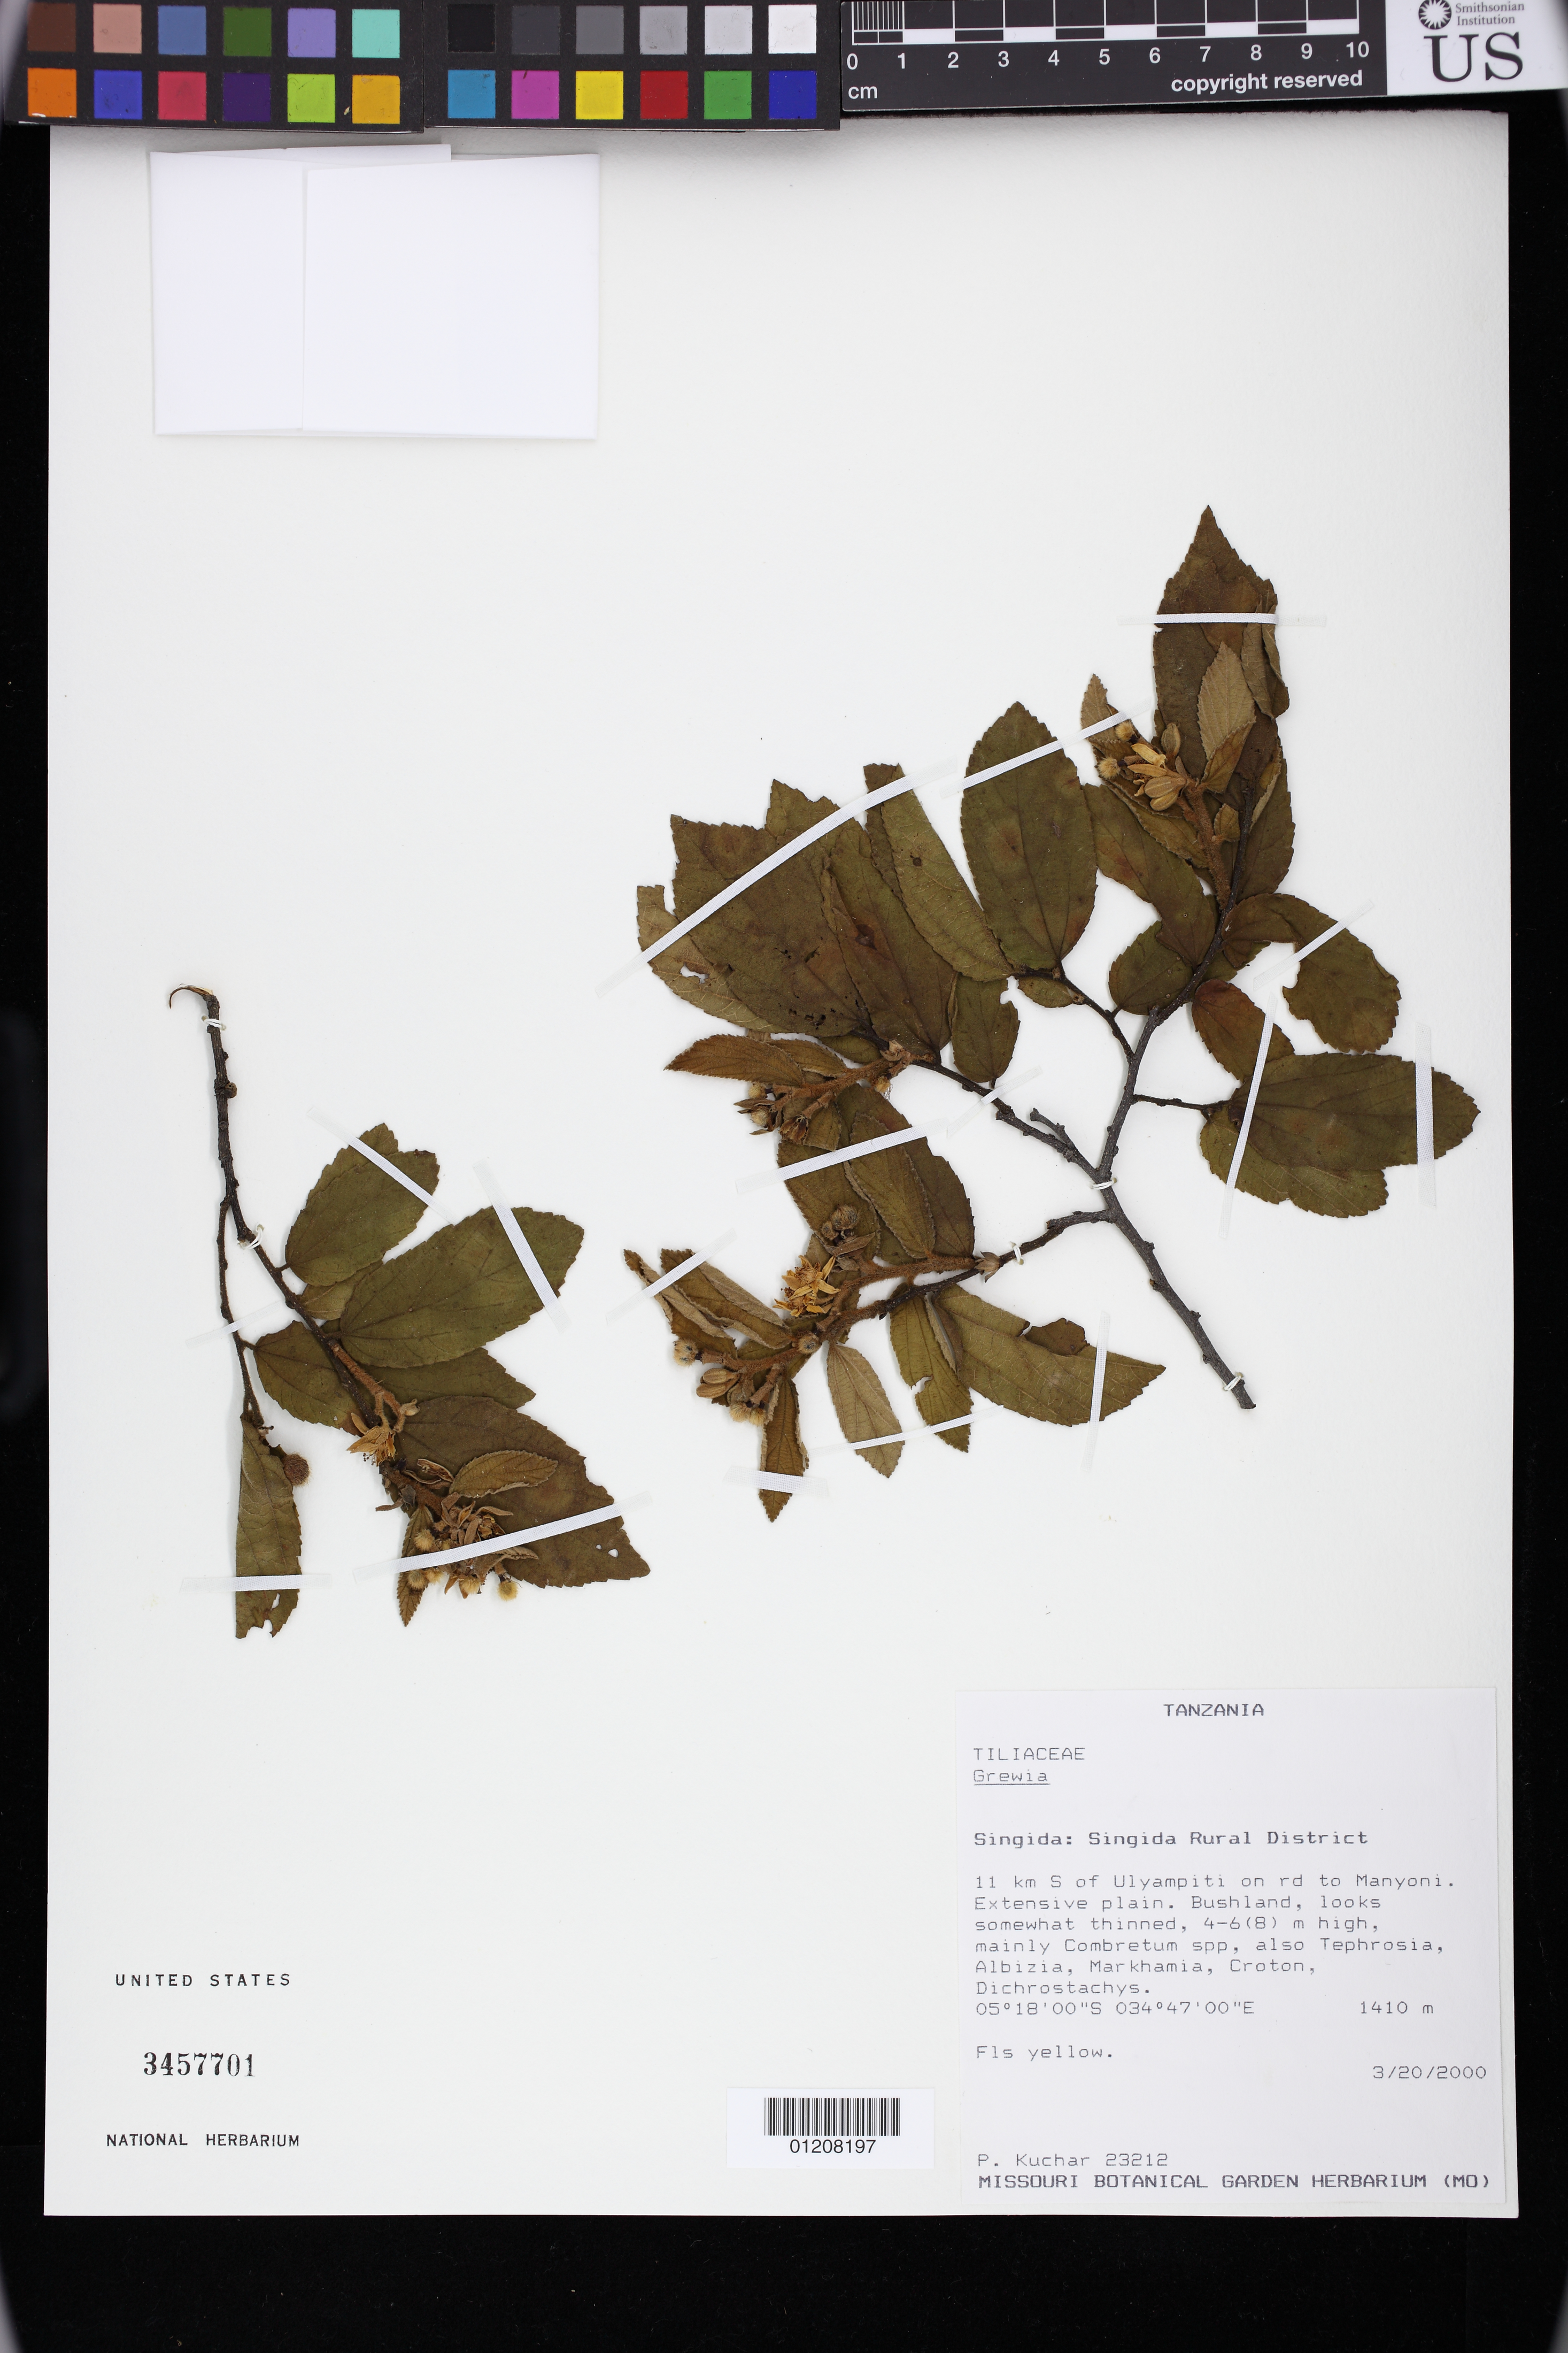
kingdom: Plantae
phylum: Tracheophyta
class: Magnoliopsida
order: Malvales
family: Malvaceae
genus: Grewia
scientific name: Grewia sp.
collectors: P. Kuchar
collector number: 23212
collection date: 2000-03-20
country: Tanzania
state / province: Singida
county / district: Singida Rural District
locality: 11 km S of Ulyampiti on rd to Manyoni.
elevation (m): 1410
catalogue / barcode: US 3457701